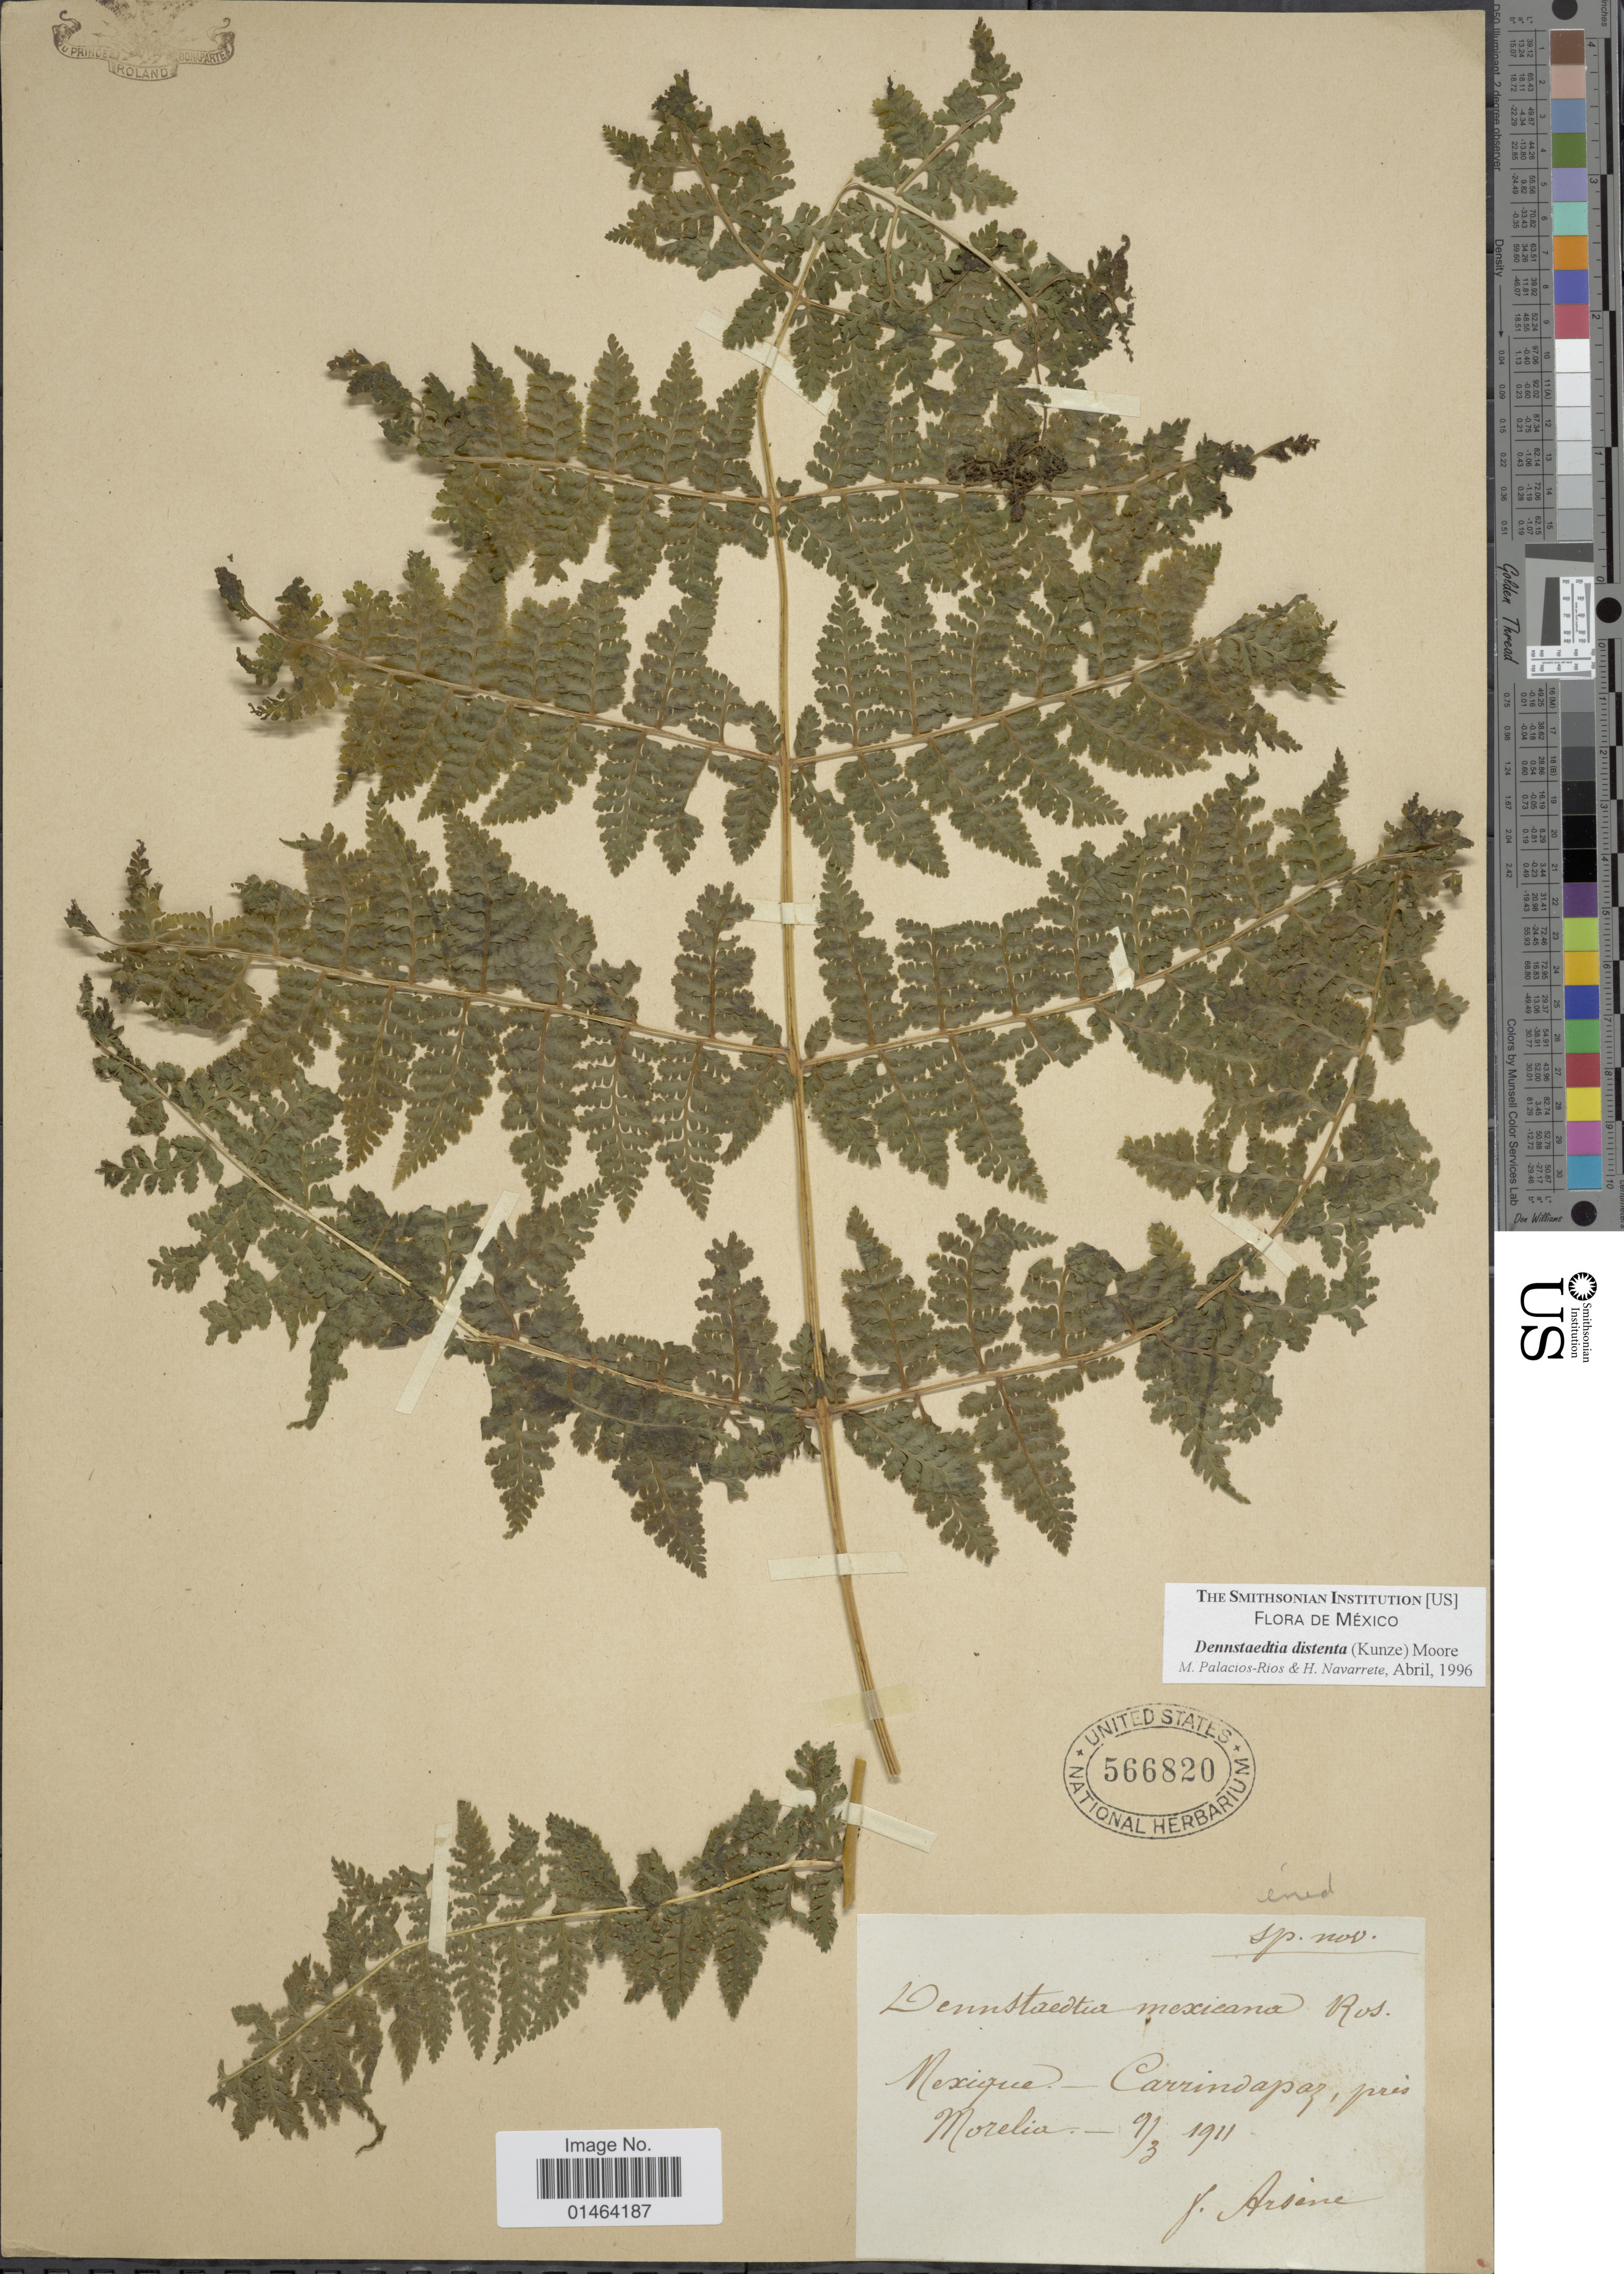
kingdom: Plantae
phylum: Tracheophyta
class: Polypodiopsida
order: Polypodiales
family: Dennstaedtiaceae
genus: Dennstaedtia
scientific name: Dennstaedtia distenta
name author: (Kunze) T. Moore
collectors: F. Arsène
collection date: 1911-03-09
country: Mexico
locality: Carrindapaz, près Morelia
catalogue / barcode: US 566820